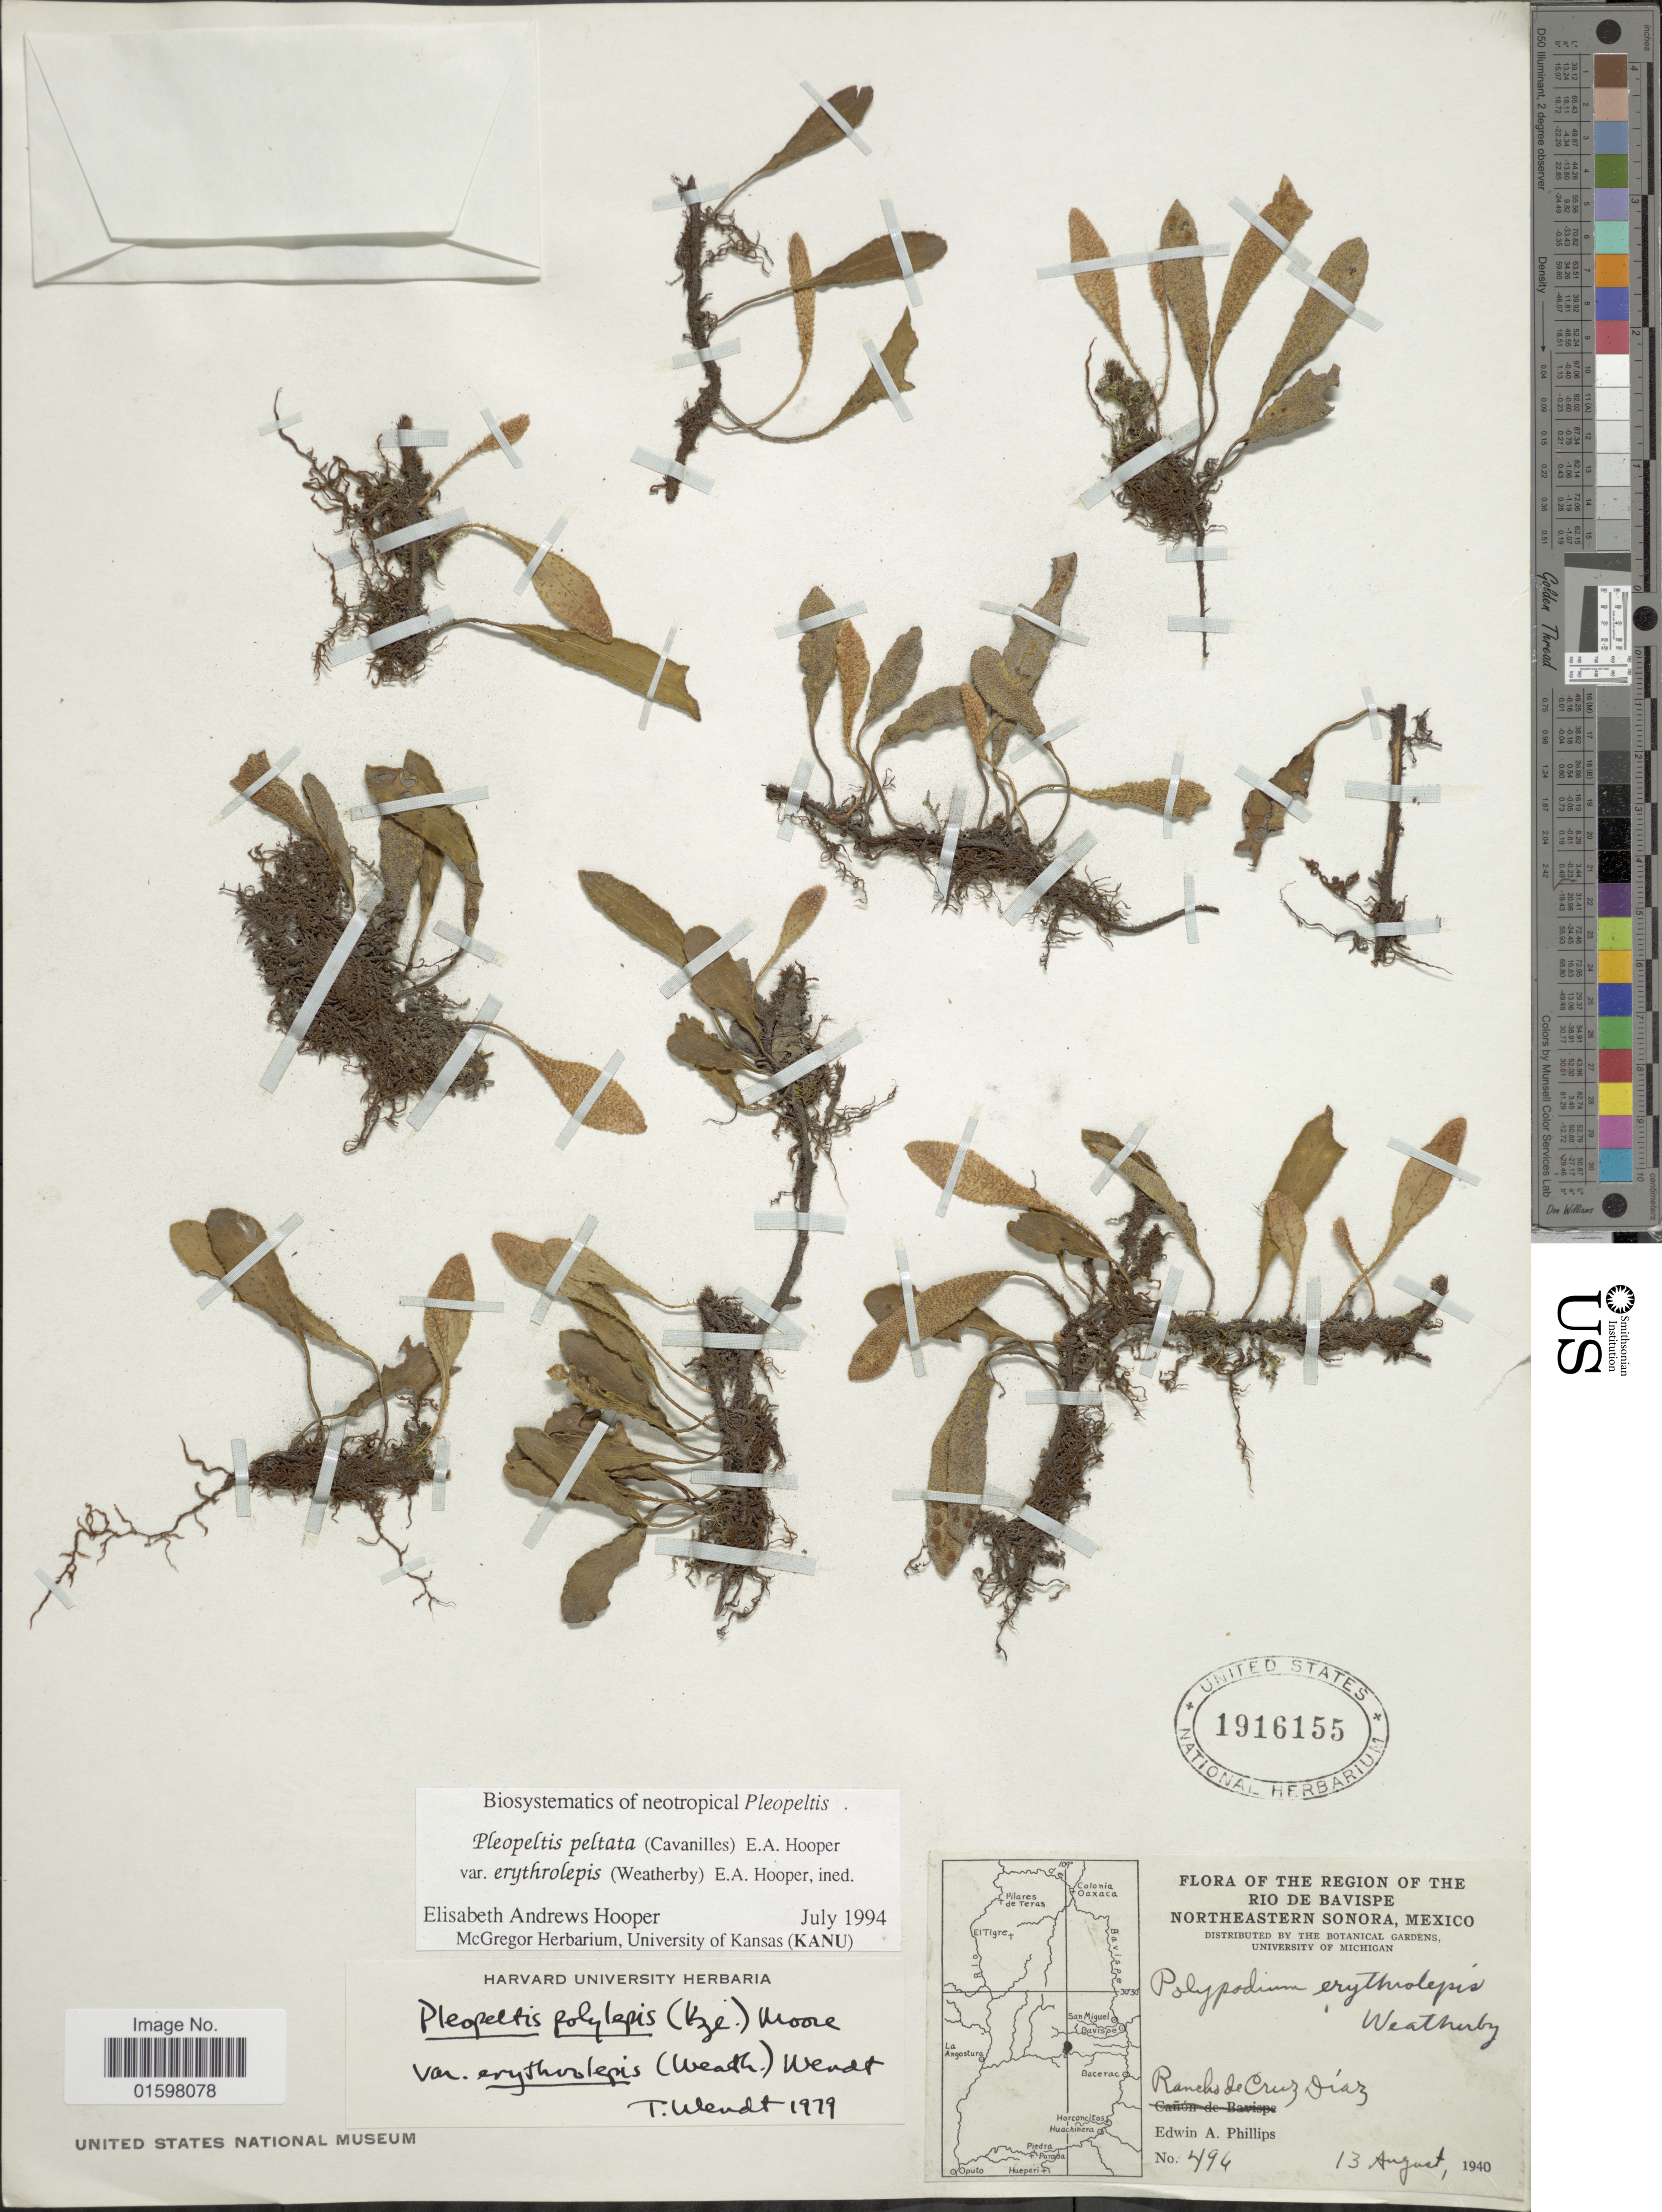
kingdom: Plantae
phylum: Tracheophyta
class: Polypodiopsida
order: Polypodiales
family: Polypodiaceae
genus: Pleopeltis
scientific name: Pleopeltis peltata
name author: Scort.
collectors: E. Phillips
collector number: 494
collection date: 1940-08-13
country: Mexico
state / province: Sonora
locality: The Region of the Rio de Bavispe, Northeastern Sonora, Rancho de Cruz Diaz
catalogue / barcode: US 1916155